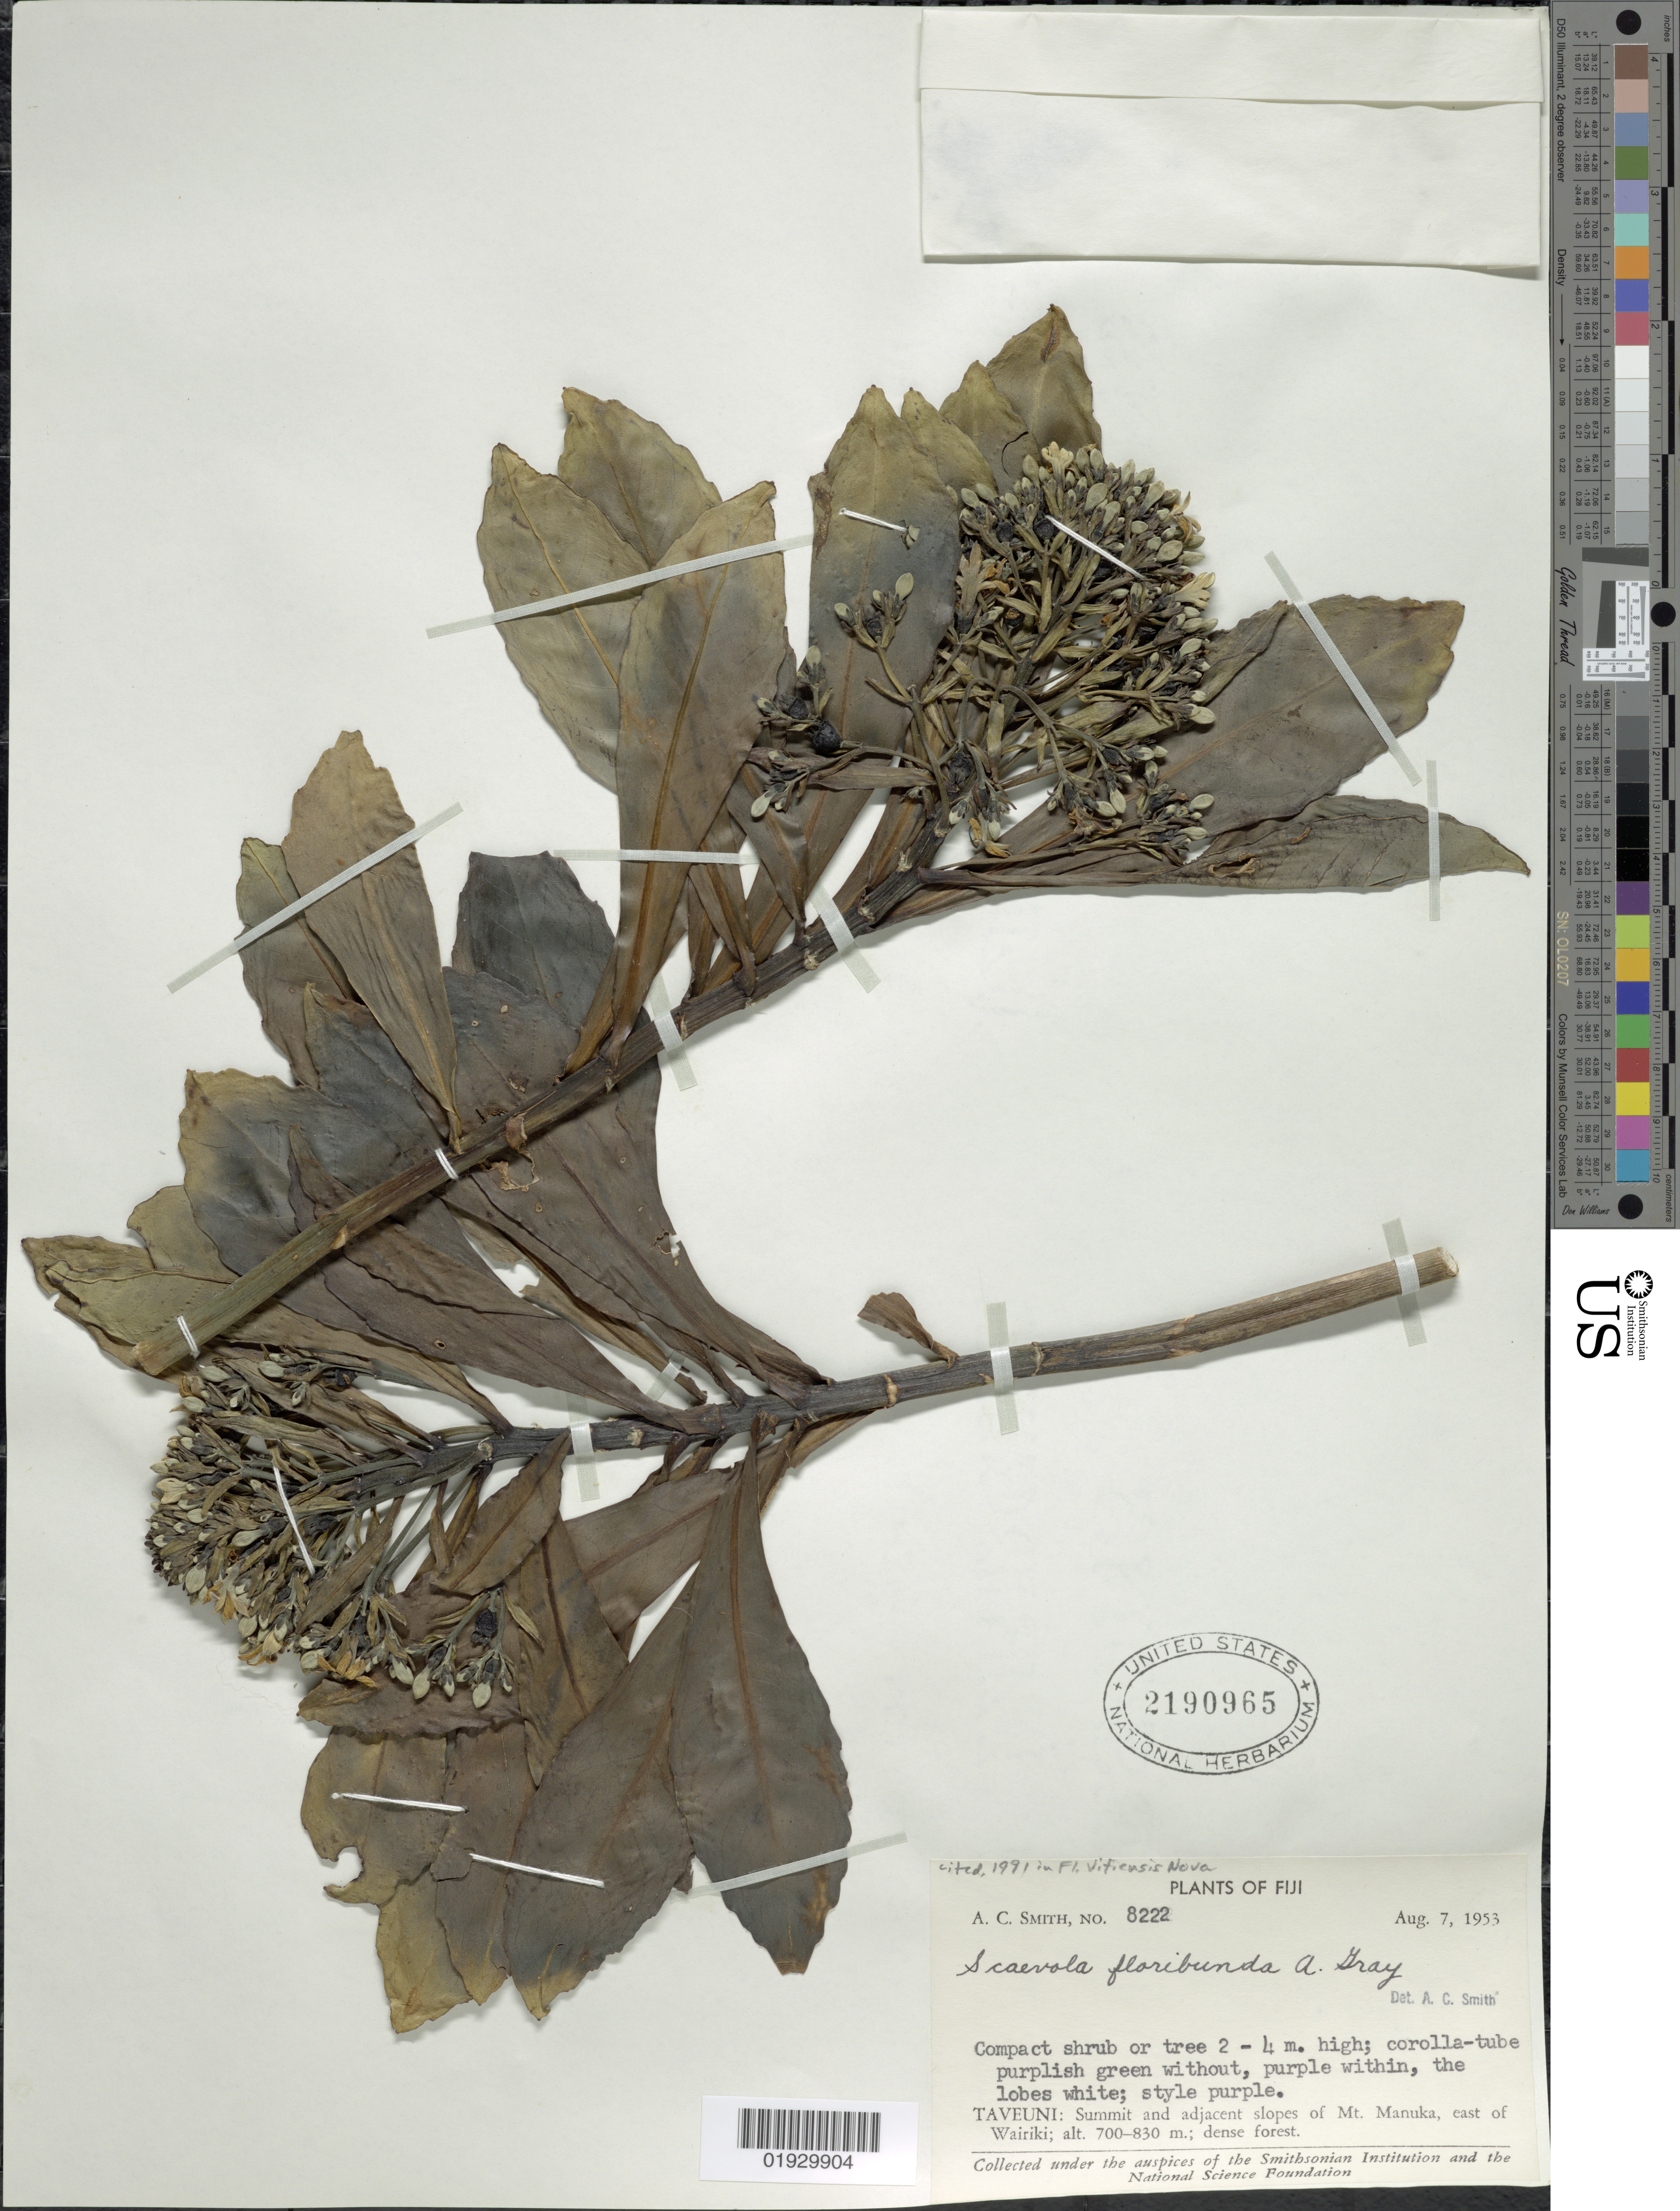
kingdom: Plantae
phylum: Tracheophyta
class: Magnoliopsida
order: Asterales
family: Goodeniaceae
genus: Scaevola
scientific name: Scaevola floribunda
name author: A. Gray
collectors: A. C. Smith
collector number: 8222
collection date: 1953-08-07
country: Fiji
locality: Taveuni: Summit and adjacent slopes of Mt. Manuka, east of Wairiki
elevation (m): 700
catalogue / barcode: US 2190965